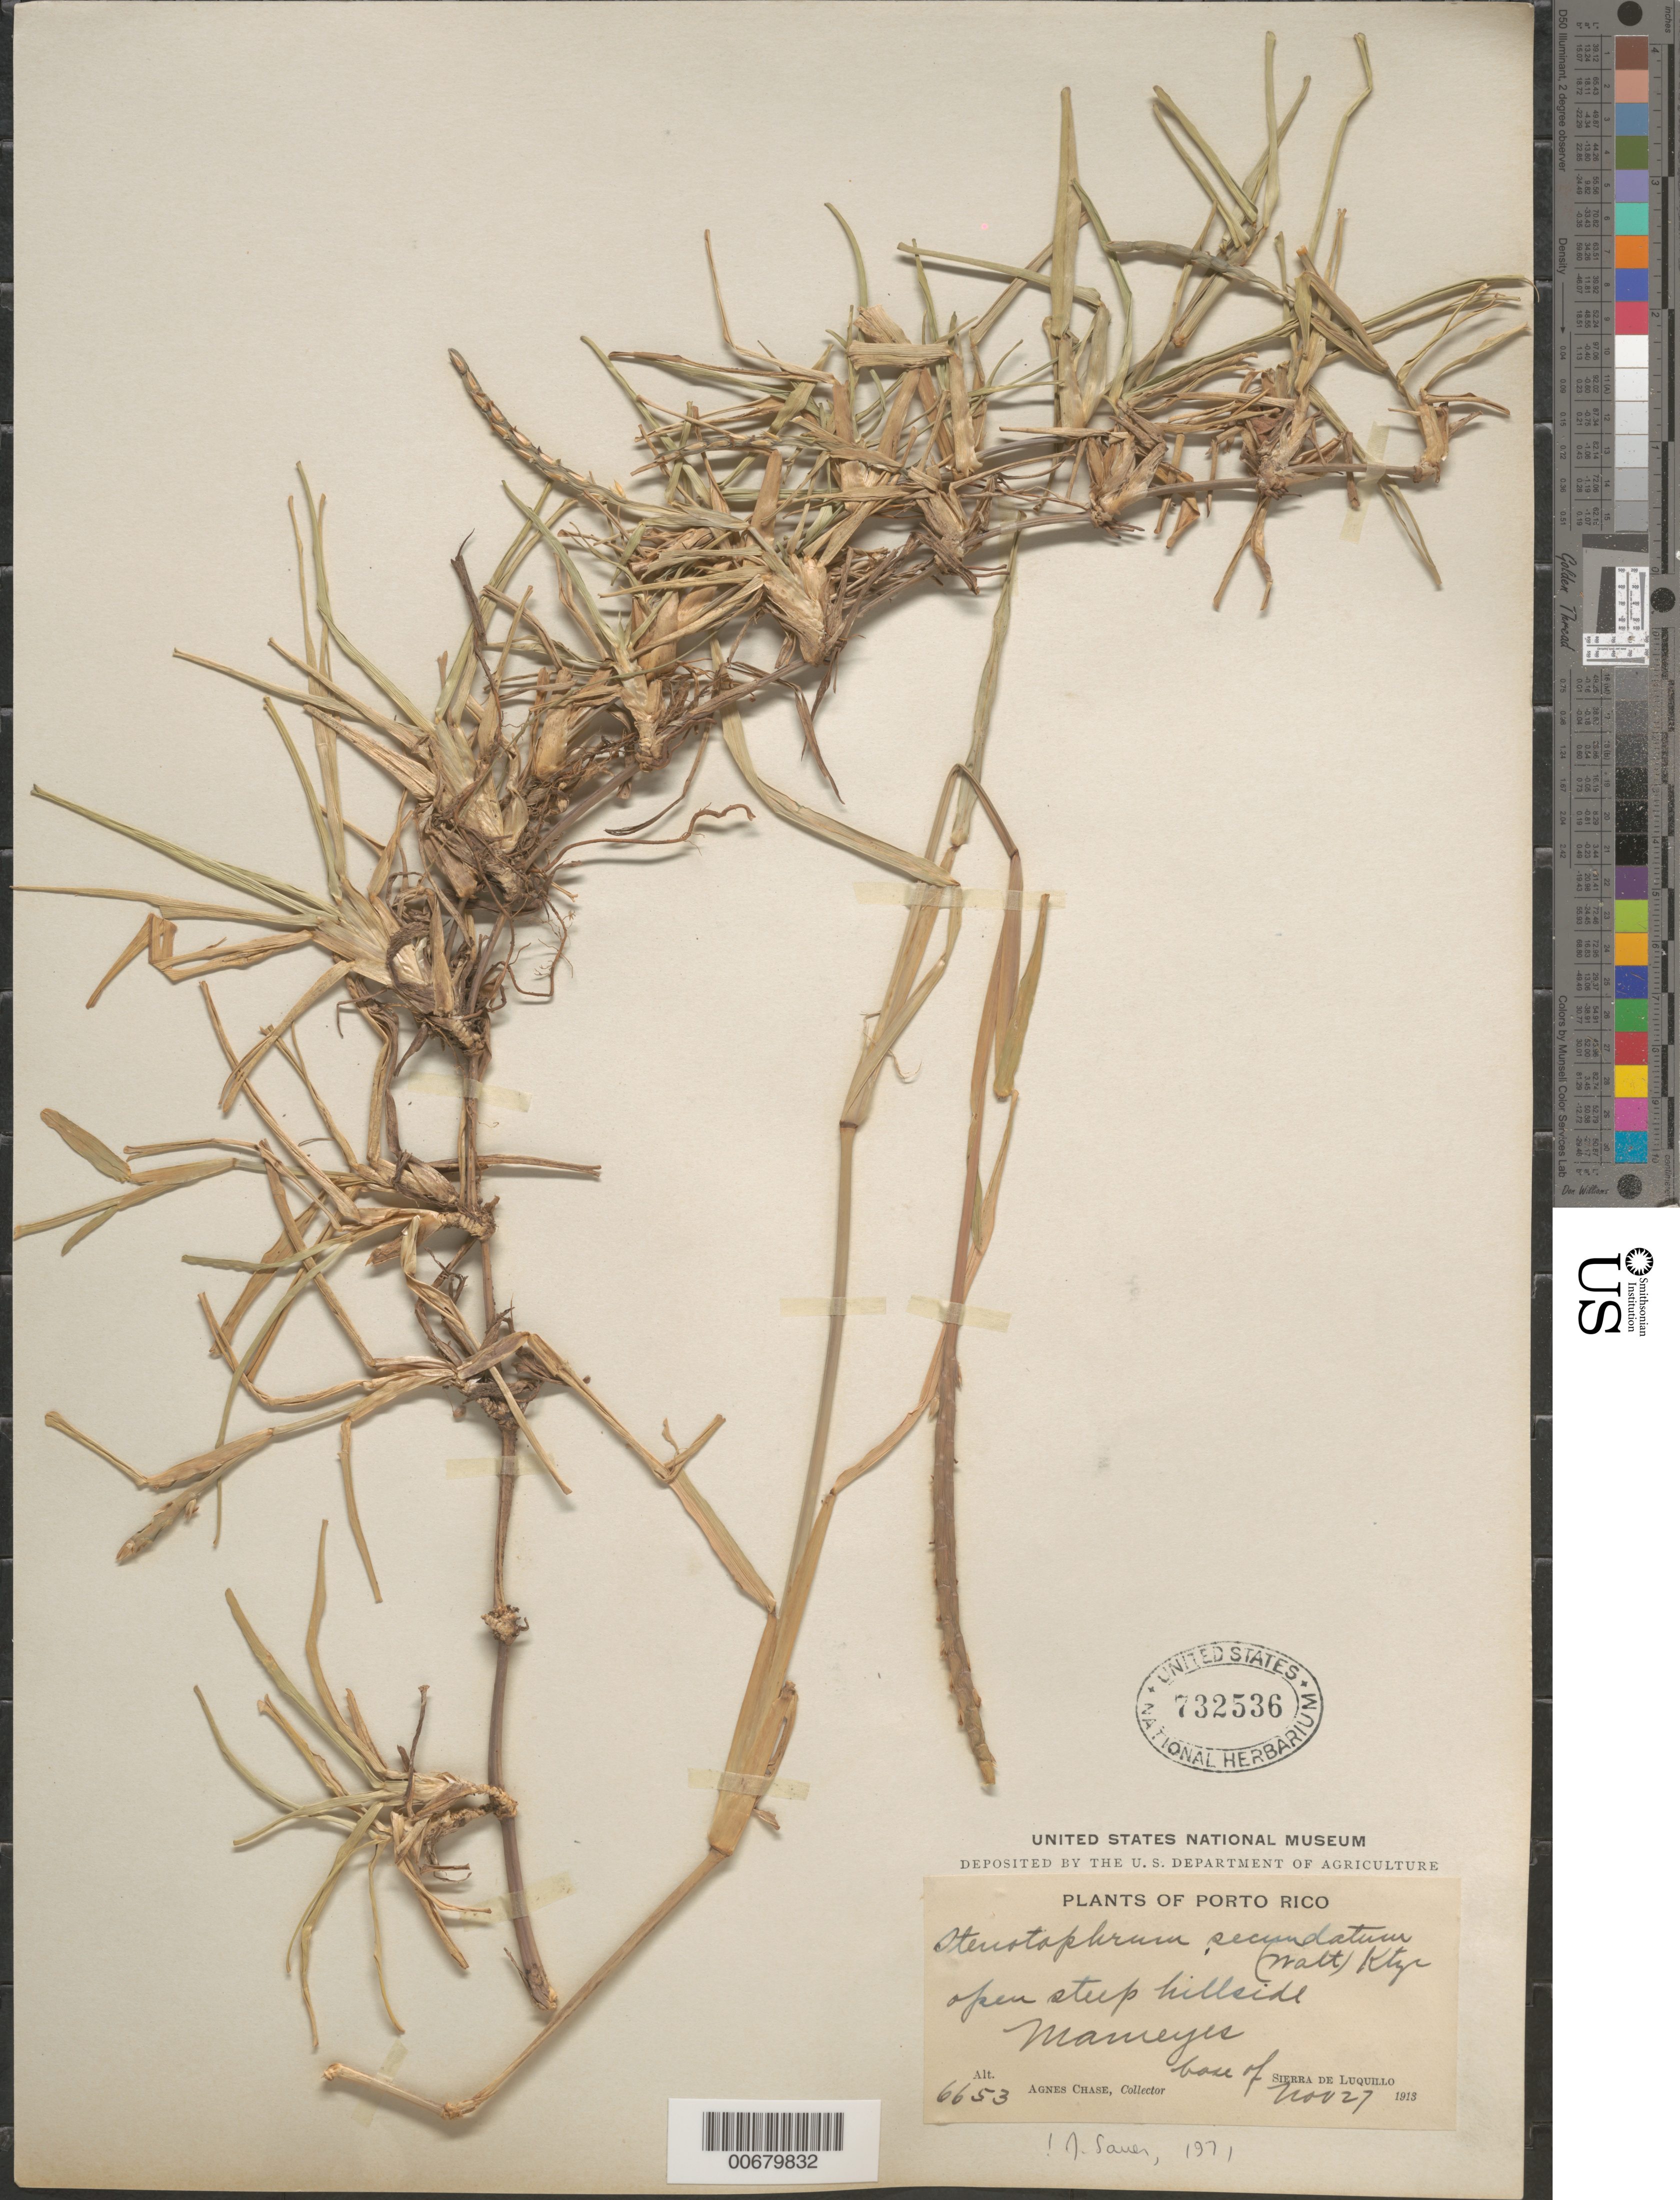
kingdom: Plantae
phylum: Tracheophyta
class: Liliopsida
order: Poales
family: Poaceae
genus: Stenotaphrum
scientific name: Stenotaphrum secundatum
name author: (Walter) Kuntze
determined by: Sauer, J. D.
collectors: A. Chase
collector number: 6653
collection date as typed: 27 Nov 1913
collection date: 1913-11-27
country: Puerto Rico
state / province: Río Grande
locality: Mameyes, base of Sierra de Luquillo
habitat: Open steep hillside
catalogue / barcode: US 732536